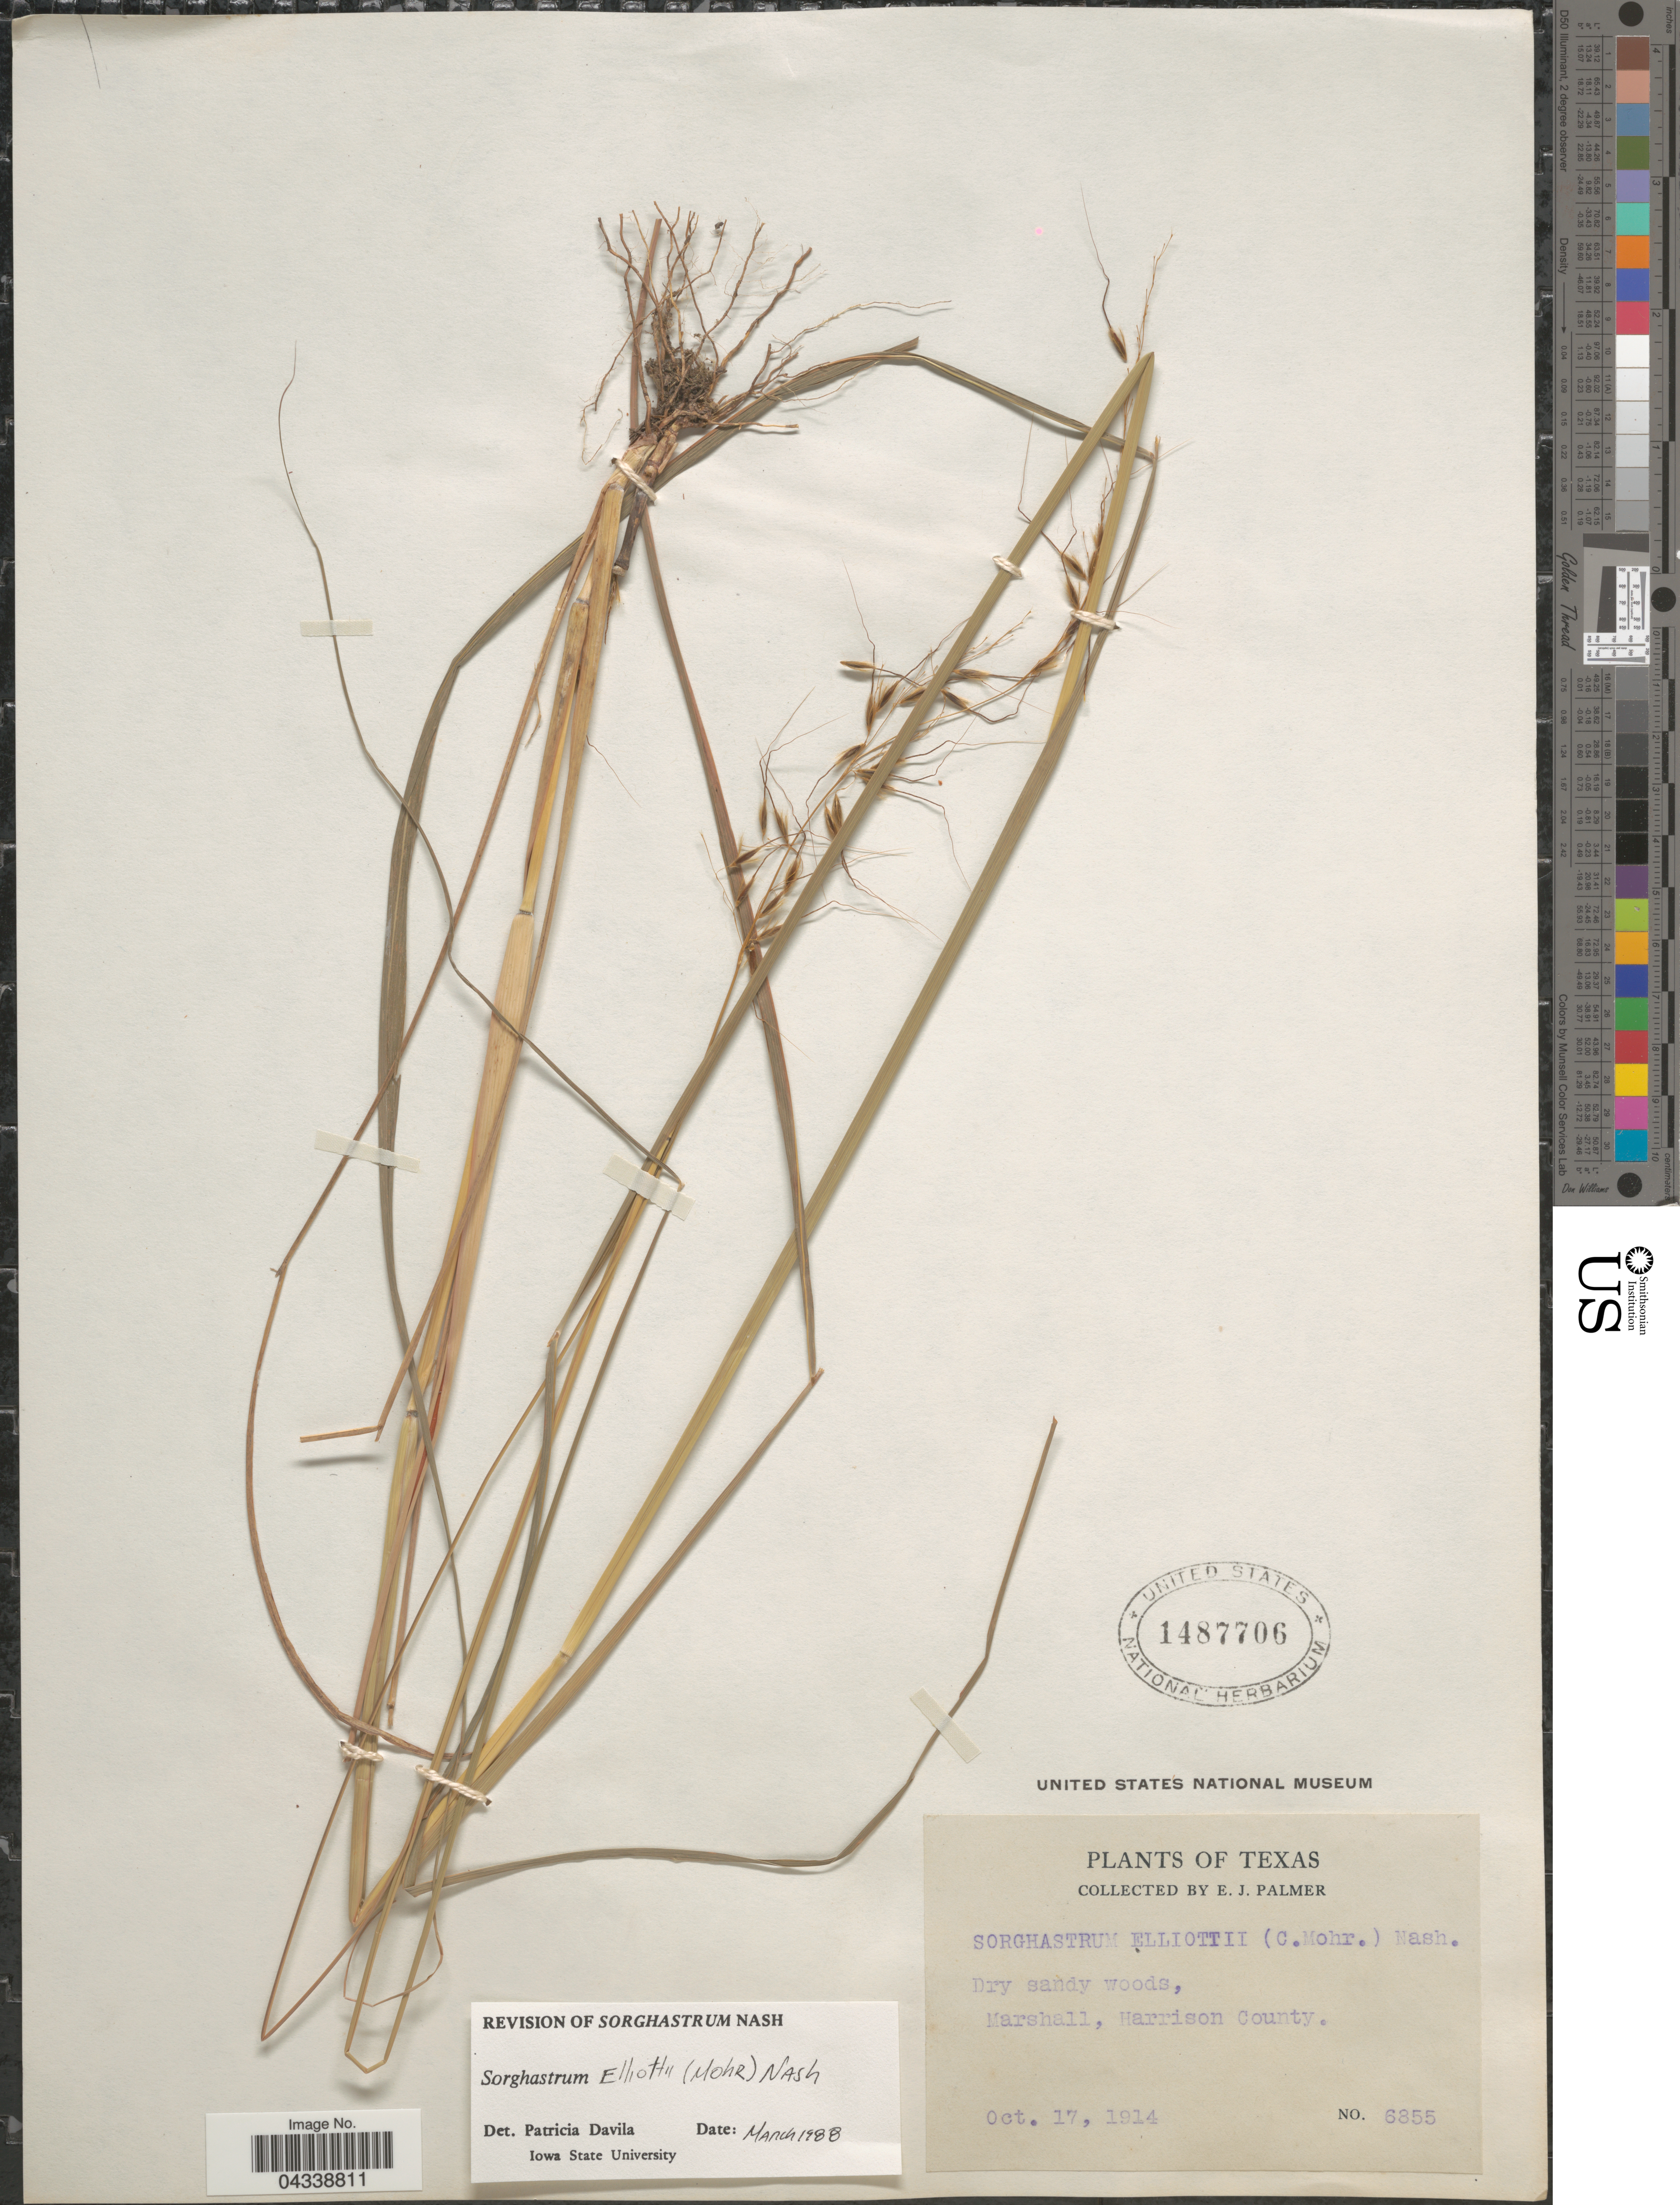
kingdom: Plantae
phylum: Tracheophyta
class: Liliopsida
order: Poales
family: Poaceae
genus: Sorghastrum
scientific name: Sorghastrum elliottii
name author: (C. Mohr) Nash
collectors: E. J. Palmer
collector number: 6355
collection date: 1914-10-17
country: United States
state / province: Texas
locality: Marshall, Harrison County.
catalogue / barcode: US 1487706